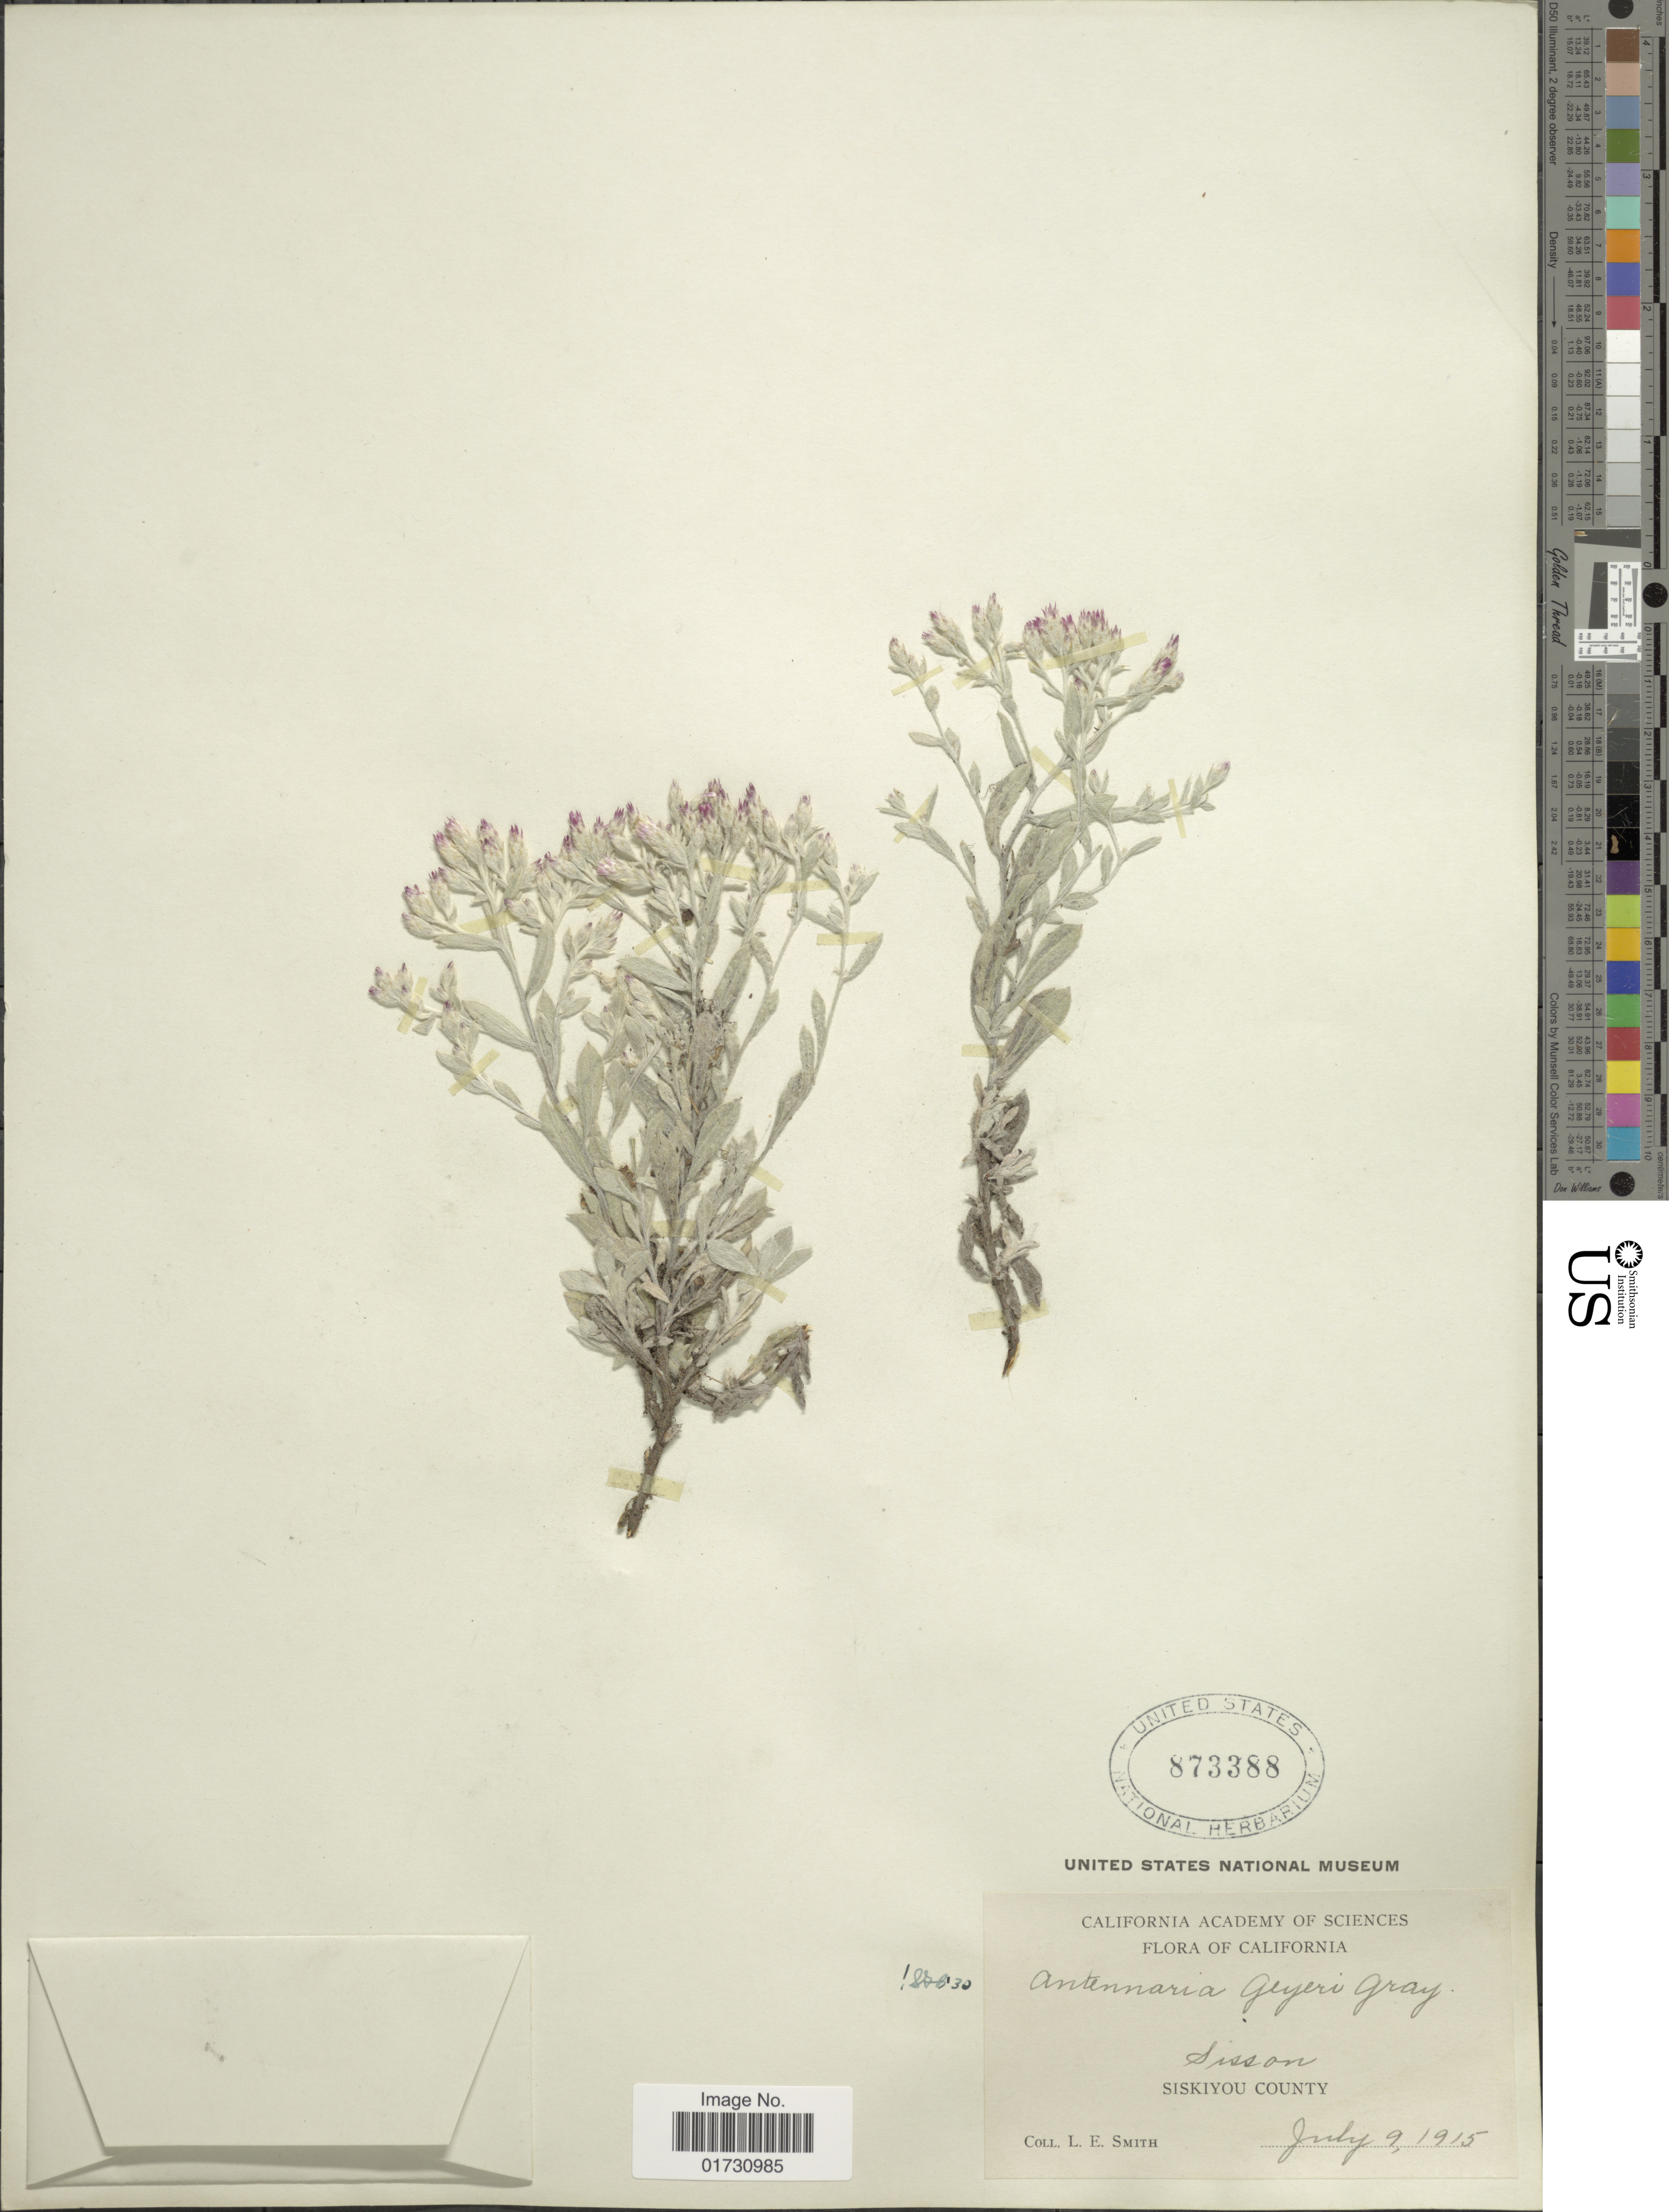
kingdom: Plantae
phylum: Tracheophyta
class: Magnoliopsida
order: Asterales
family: Asteraceae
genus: Antennaria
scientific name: Antennaria geyeri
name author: A. Gray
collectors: L. E. Smith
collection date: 1915-07-09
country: United States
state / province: California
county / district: Siskiyou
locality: Sisson, Siskiyou County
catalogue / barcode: US 873388